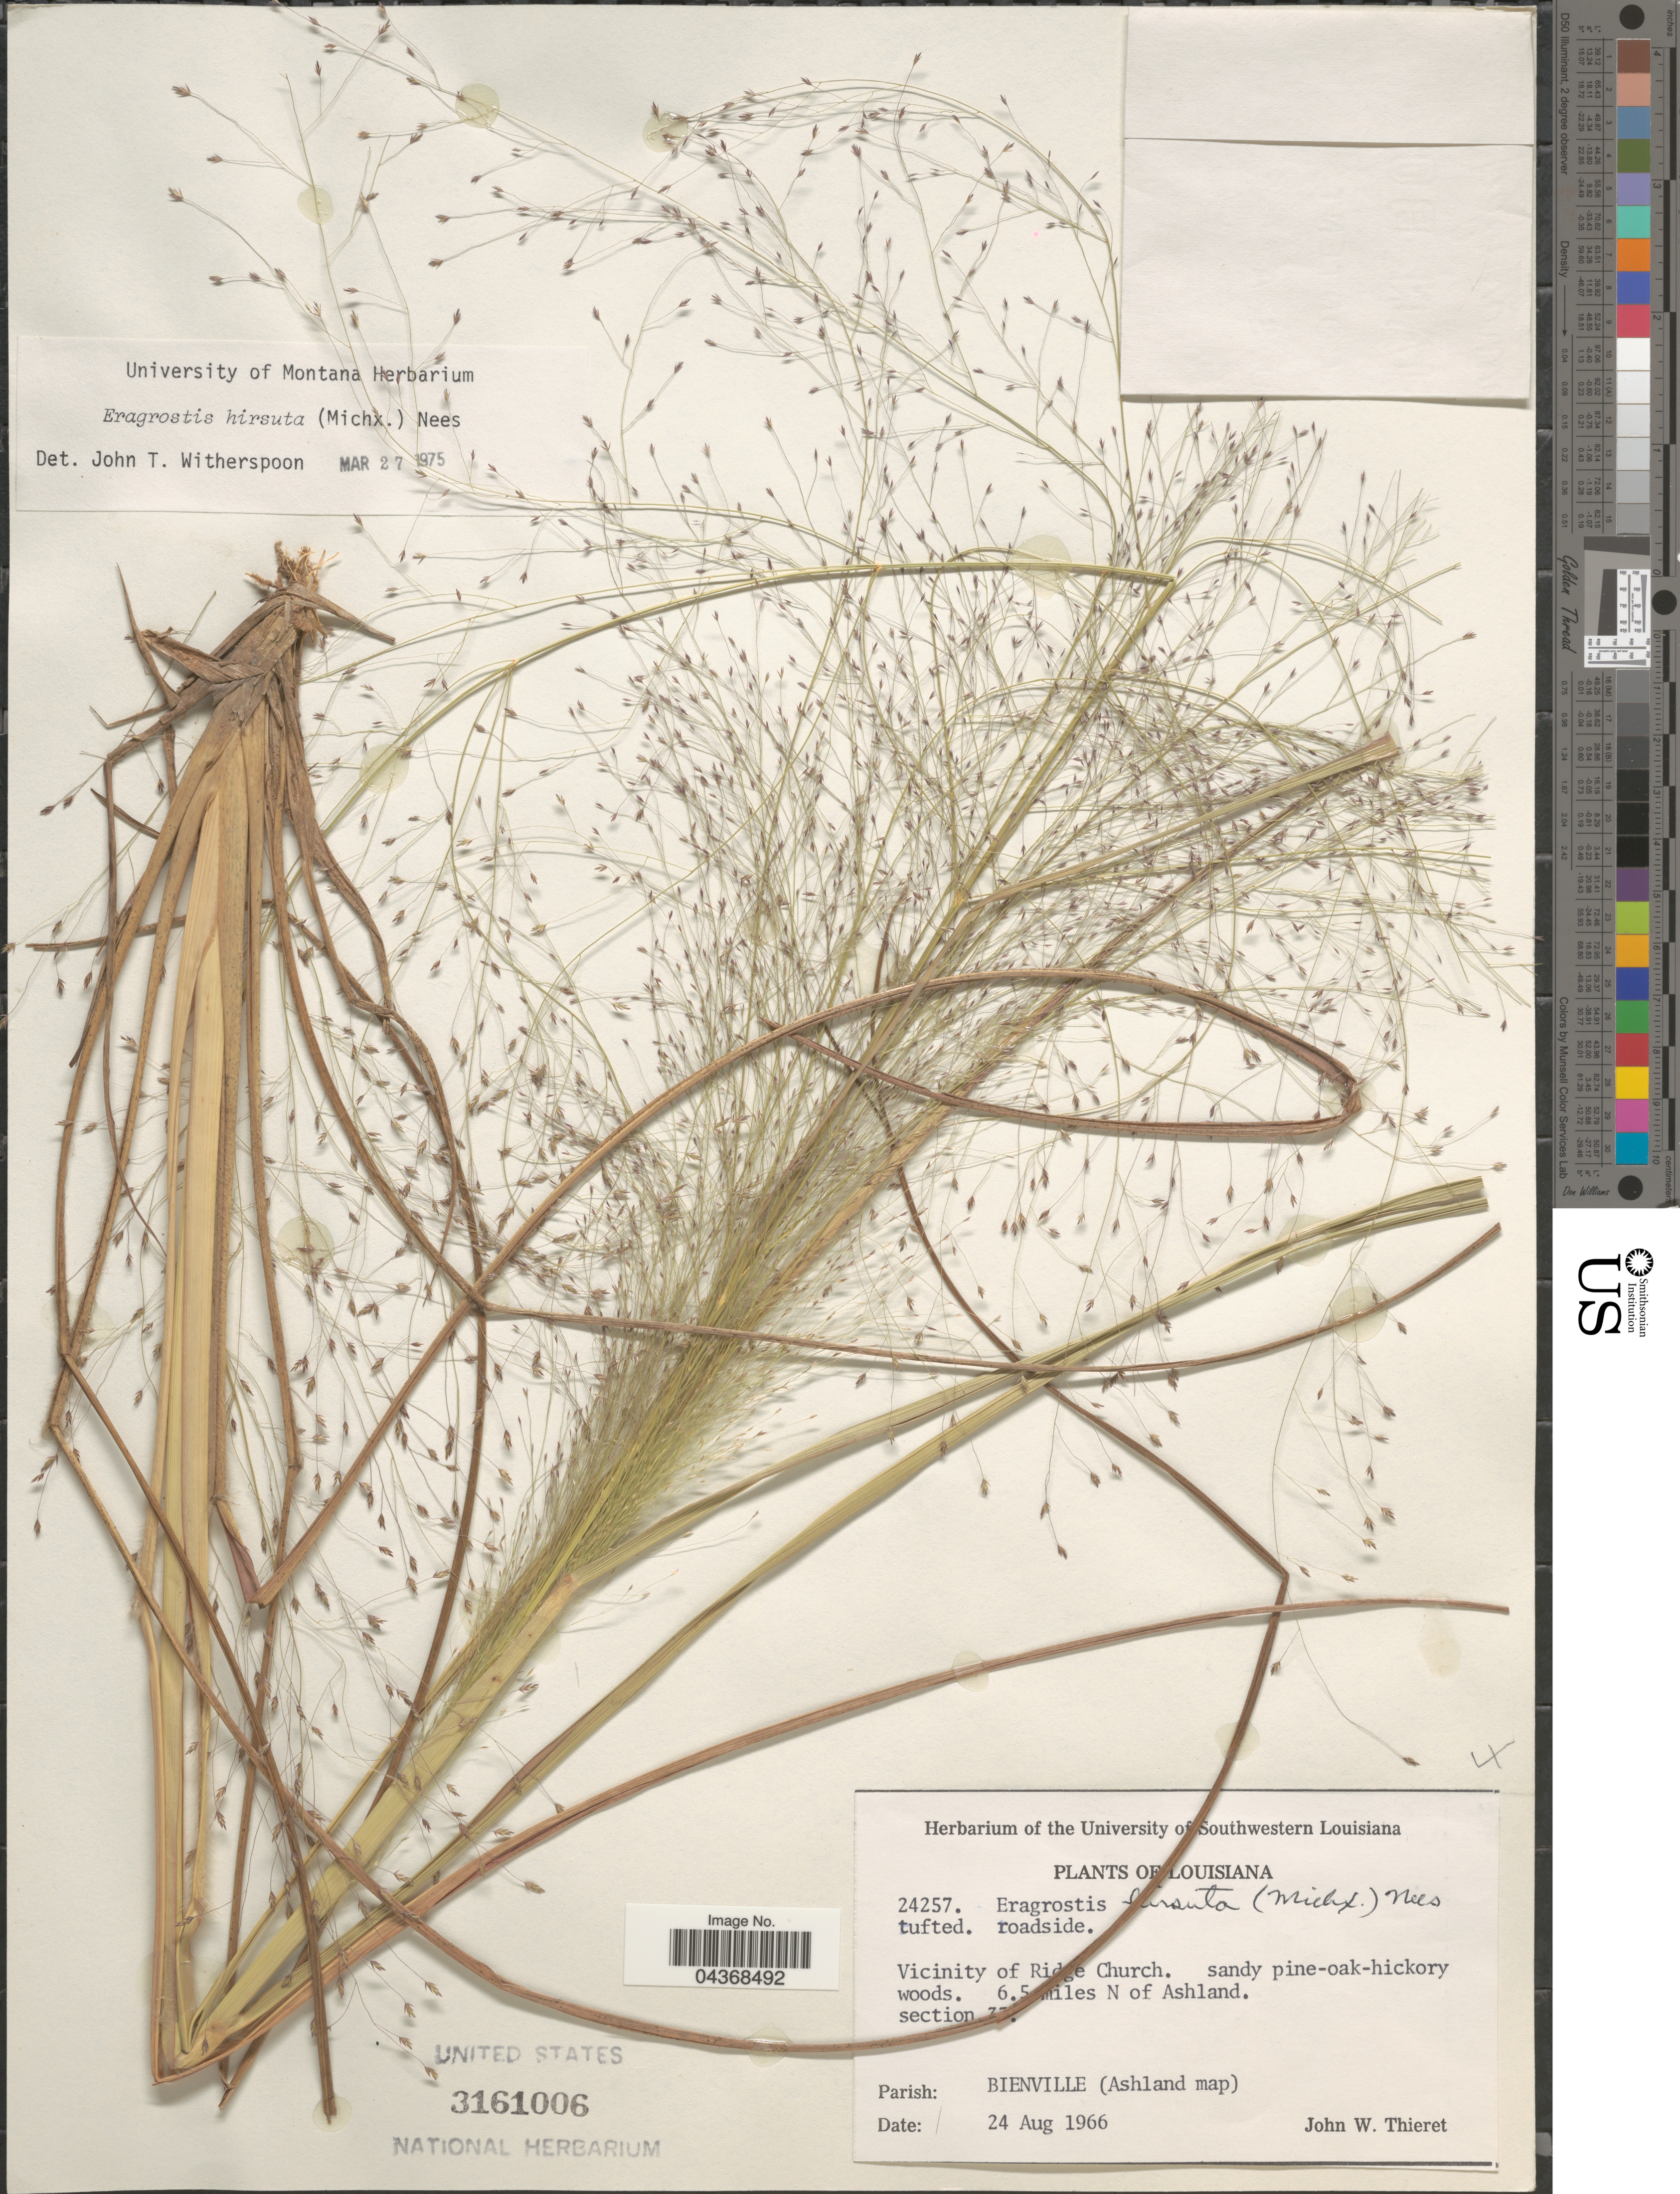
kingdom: Plantae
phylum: Tracheophyta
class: Liliopsida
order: Poales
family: Poaceae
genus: Eragrostis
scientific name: Eragrostis hirsuta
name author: (Michx.) Nees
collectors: J. W. Thieret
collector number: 24257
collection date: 1966-08-24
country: United States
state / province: Louisiana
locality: Vicinity of Ridge Church. 6.5 miles N of Ashland. Section [illegible text]. Parish: Bienville (Ashland map).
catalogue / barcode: US 3161006